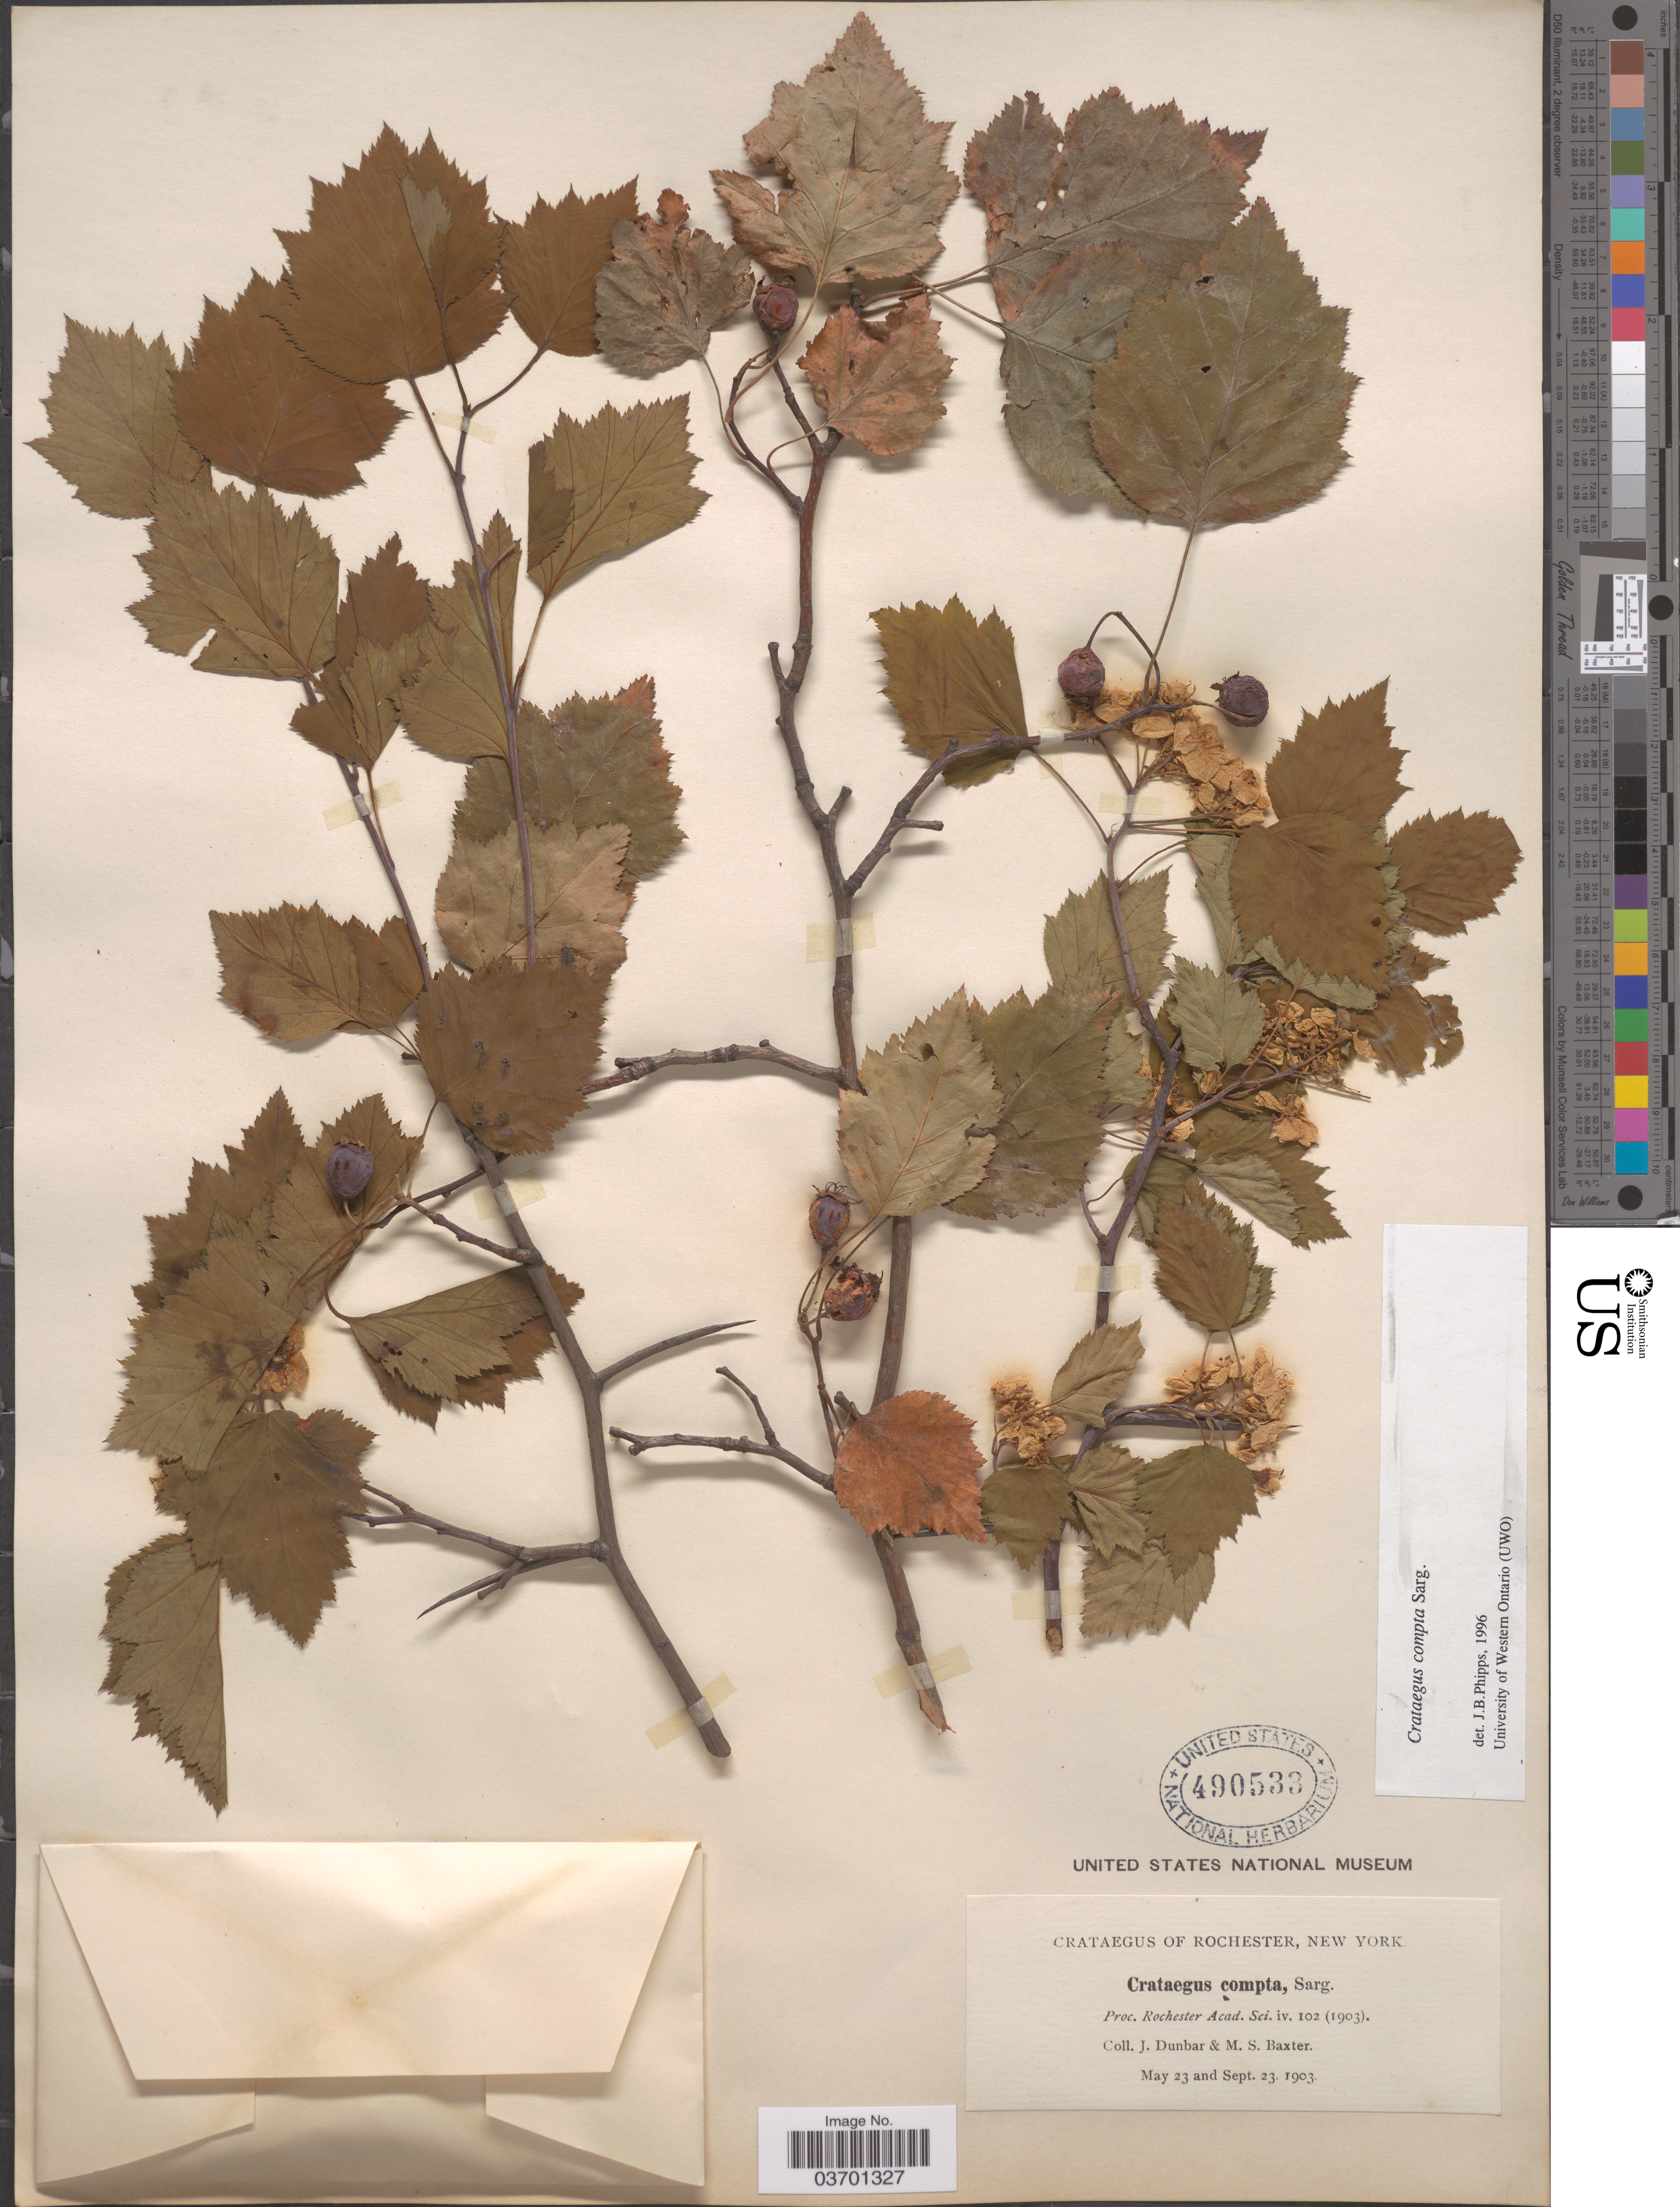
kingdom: Plantae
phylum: Tracheophyta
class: Magnoliopsida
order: Rosales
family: Rosaceae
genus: Crataegus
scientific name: Crataegus populnea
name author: Ashe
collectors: J. Dunbar & M. Baxter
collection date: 1903-05-23/1903-09-23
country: United States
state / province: New York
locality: Rochester.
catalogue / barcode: US 490533